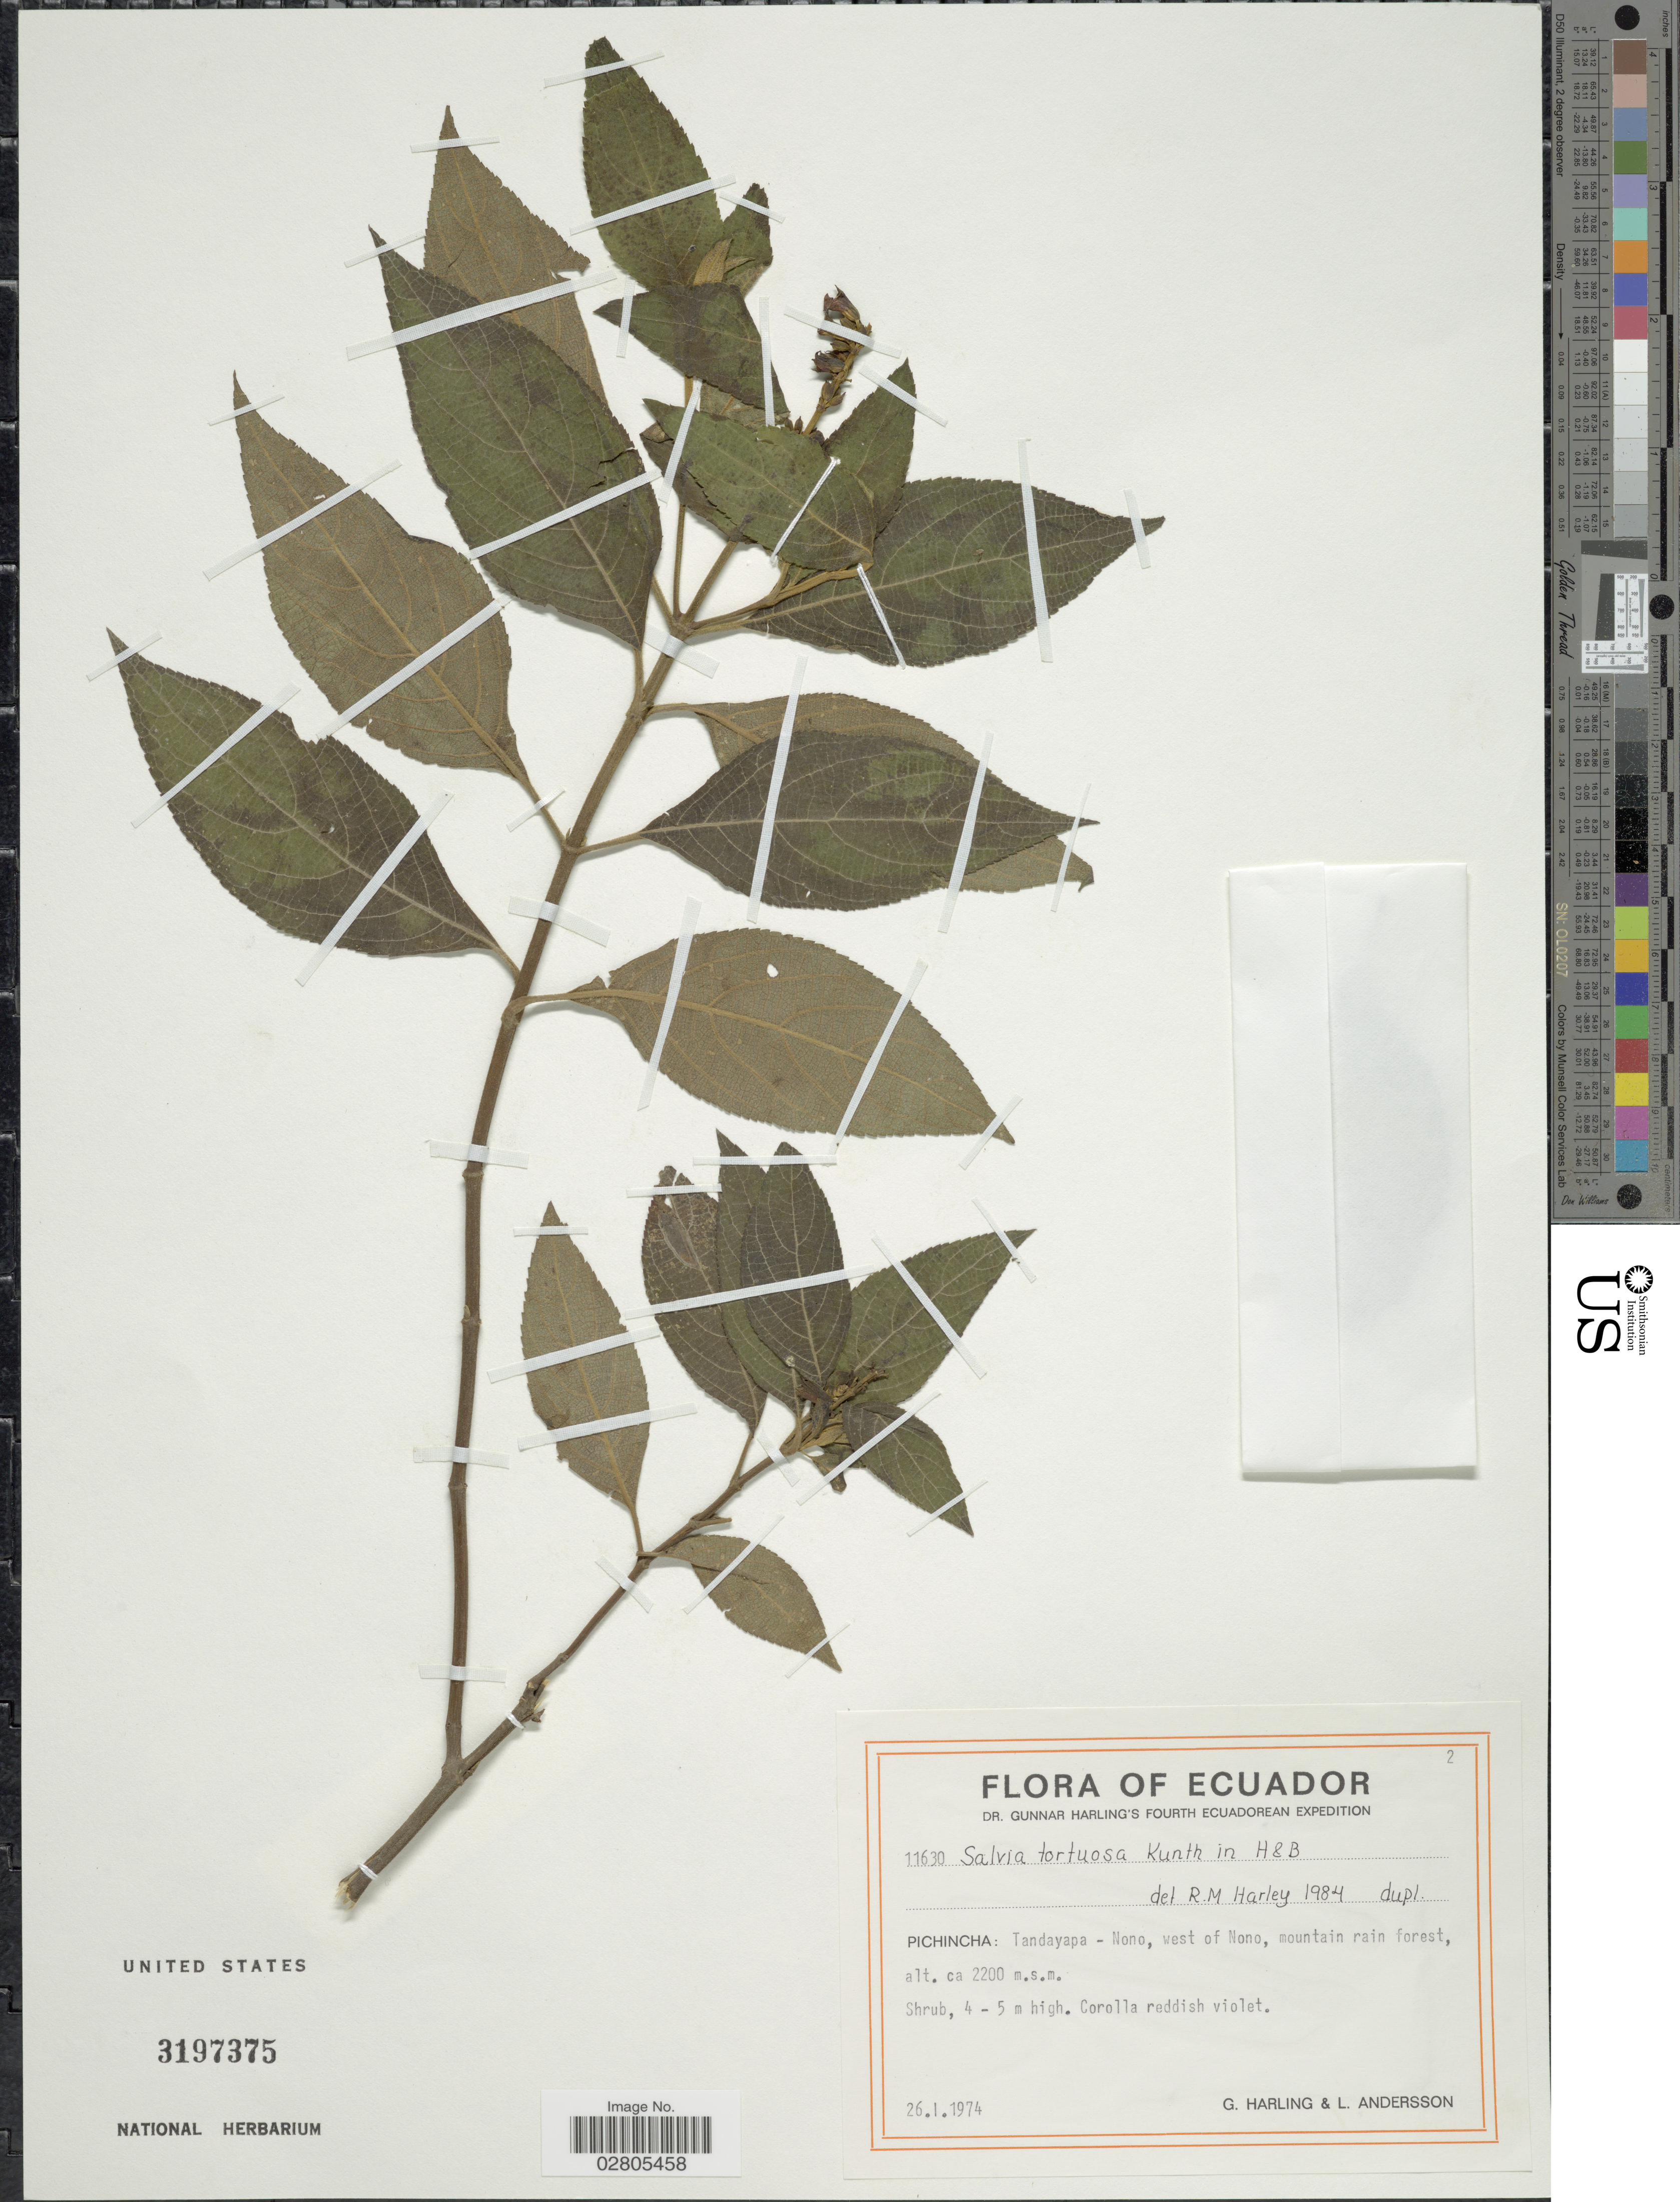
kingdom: Plantae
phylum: Tracheophyta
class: Magnoliopsida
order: Lamiales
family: Lamiaceae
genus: Salvia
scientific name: Salvia tortuosa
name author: Kunth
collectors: G. Harling & L. Andersson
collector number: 11630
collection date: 1974-01-26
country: Ecuador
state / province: Pichincha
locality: Tandayapa - Nono, west of Nono, mountain rain forest.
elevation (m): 2200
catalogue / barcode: US 3197375